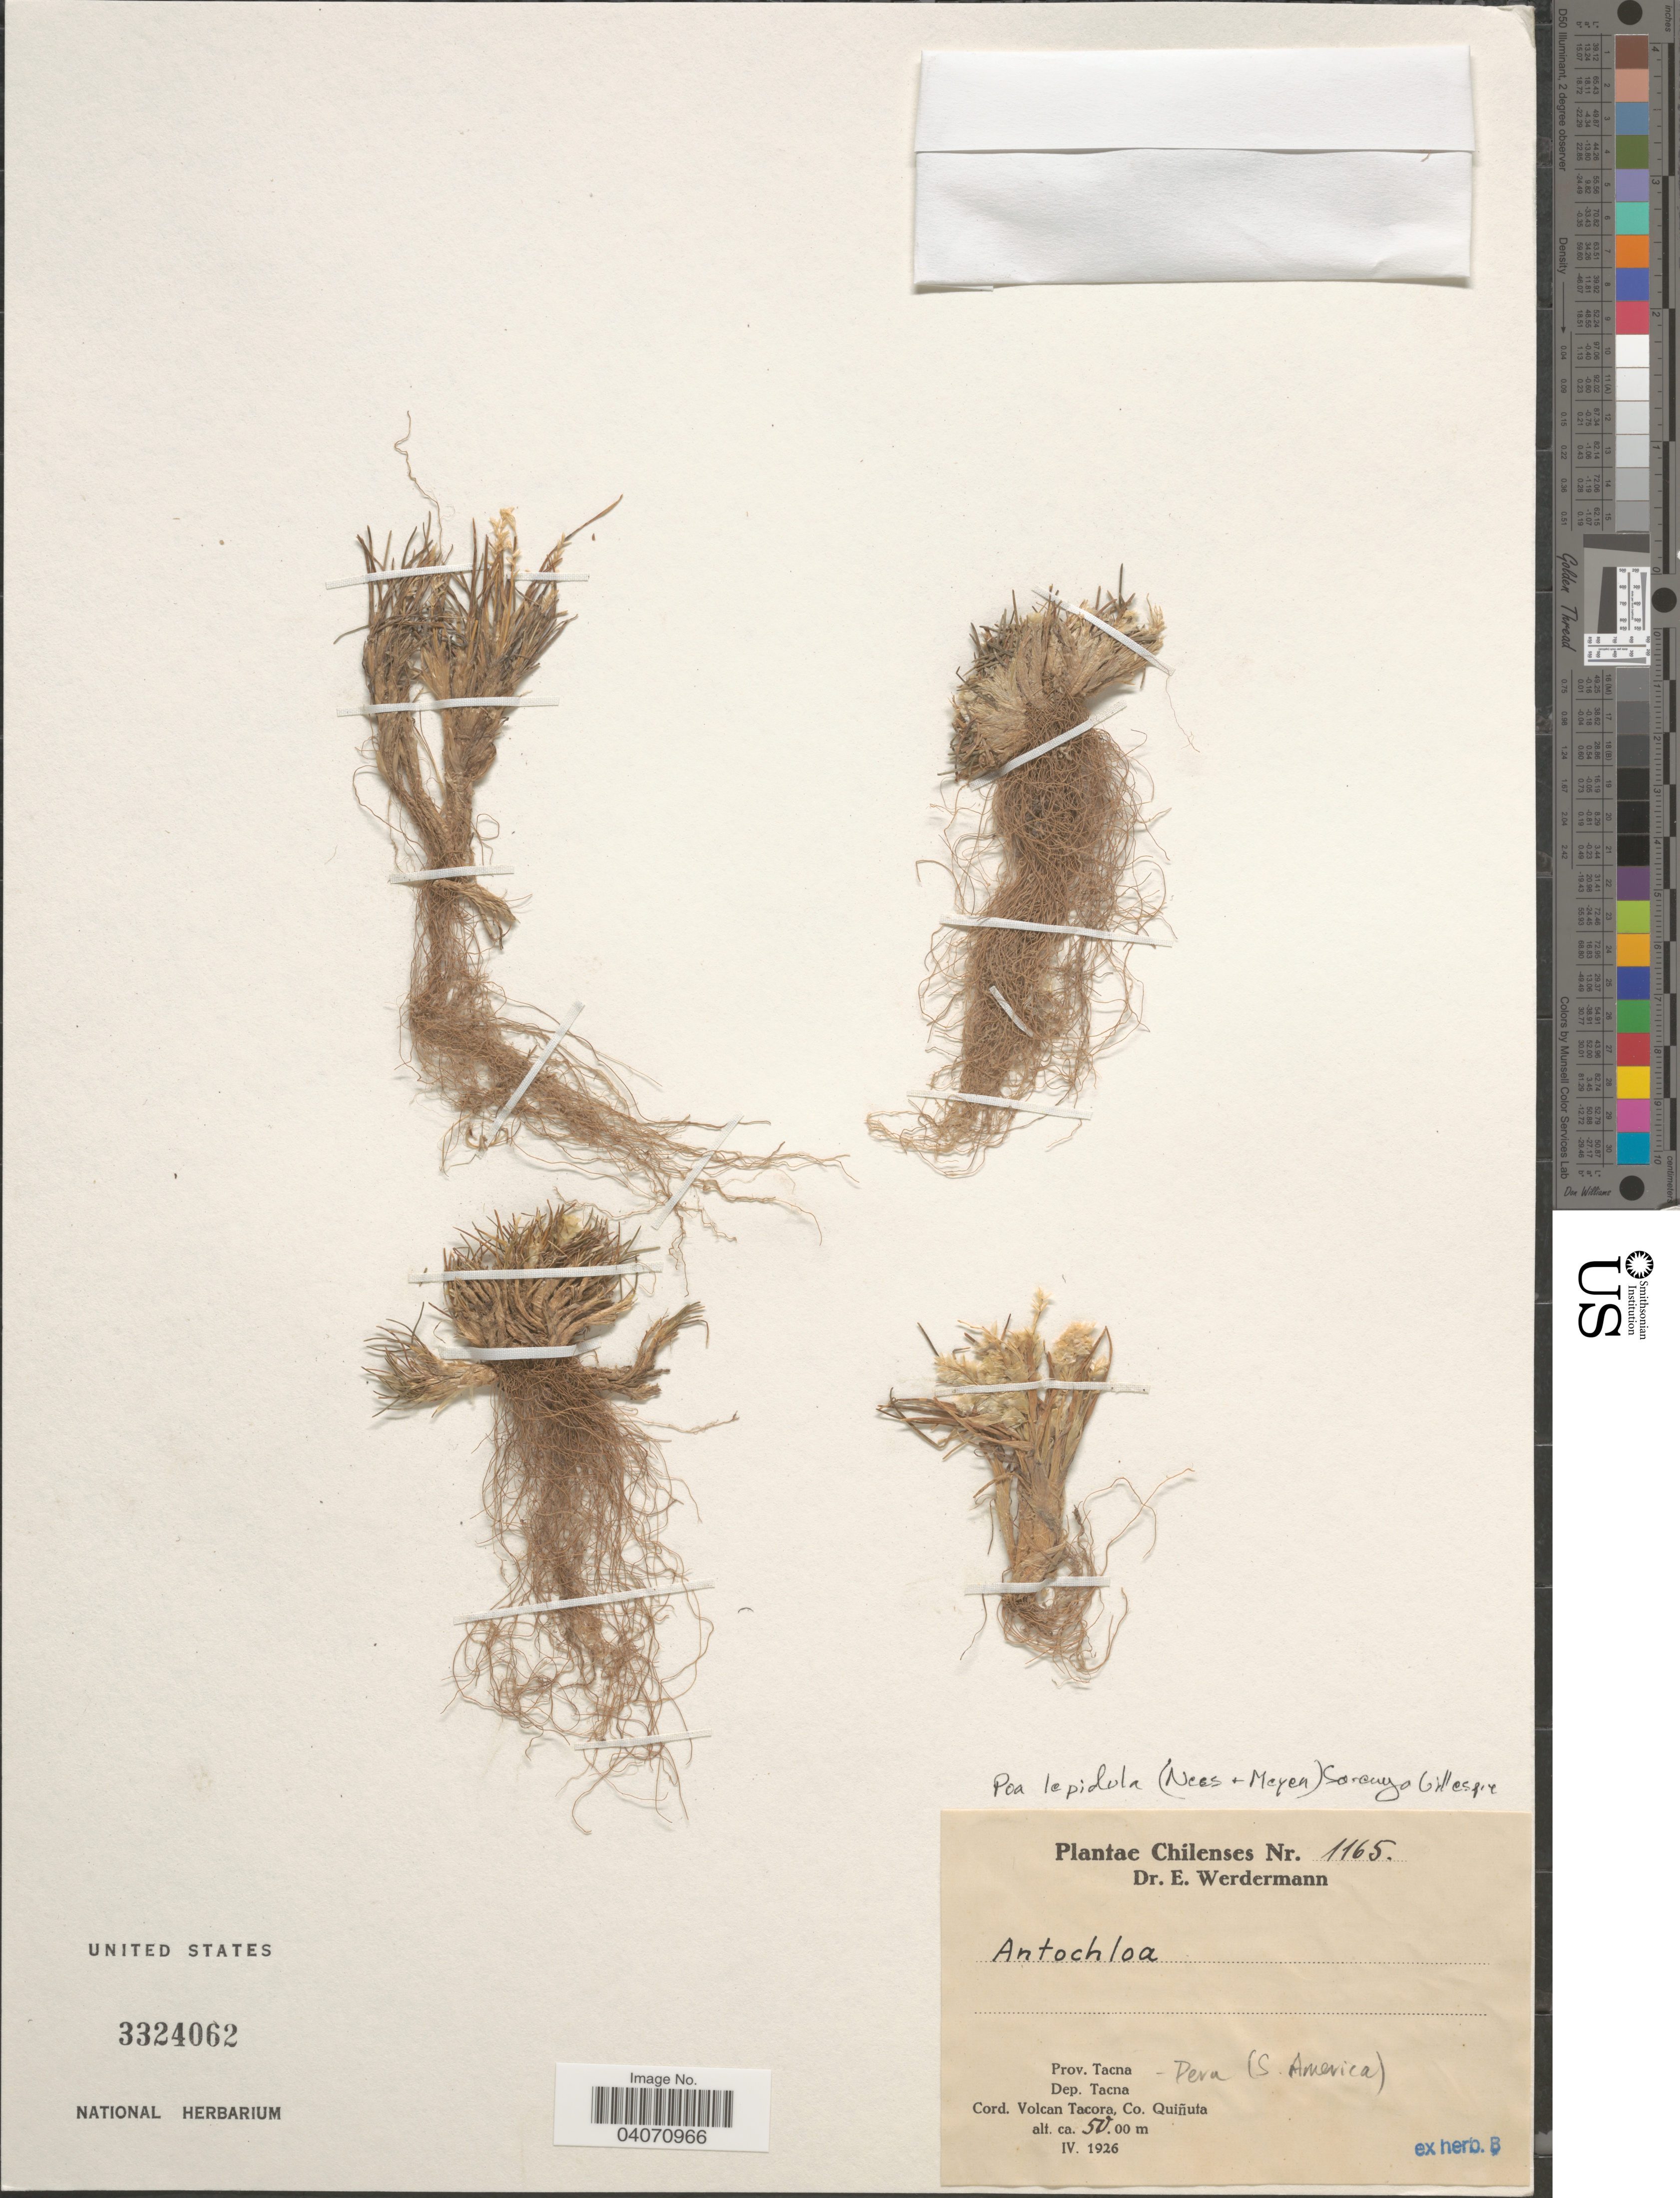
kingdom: Plantae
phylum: Tracheophyta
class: Liliopsida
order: Poales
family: Poaceae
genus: Poa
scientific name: Poa lepidula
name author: (Nees & Meyen) Soreng & L.J. Gillespie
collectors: E. Werdermann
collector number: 1165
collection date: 1926-04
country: Peru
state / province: Tacna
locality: Dep. Tacna. Cord. Volcan Tacora, Co. Quiñata.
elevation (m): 5000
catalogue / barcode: US 3324062